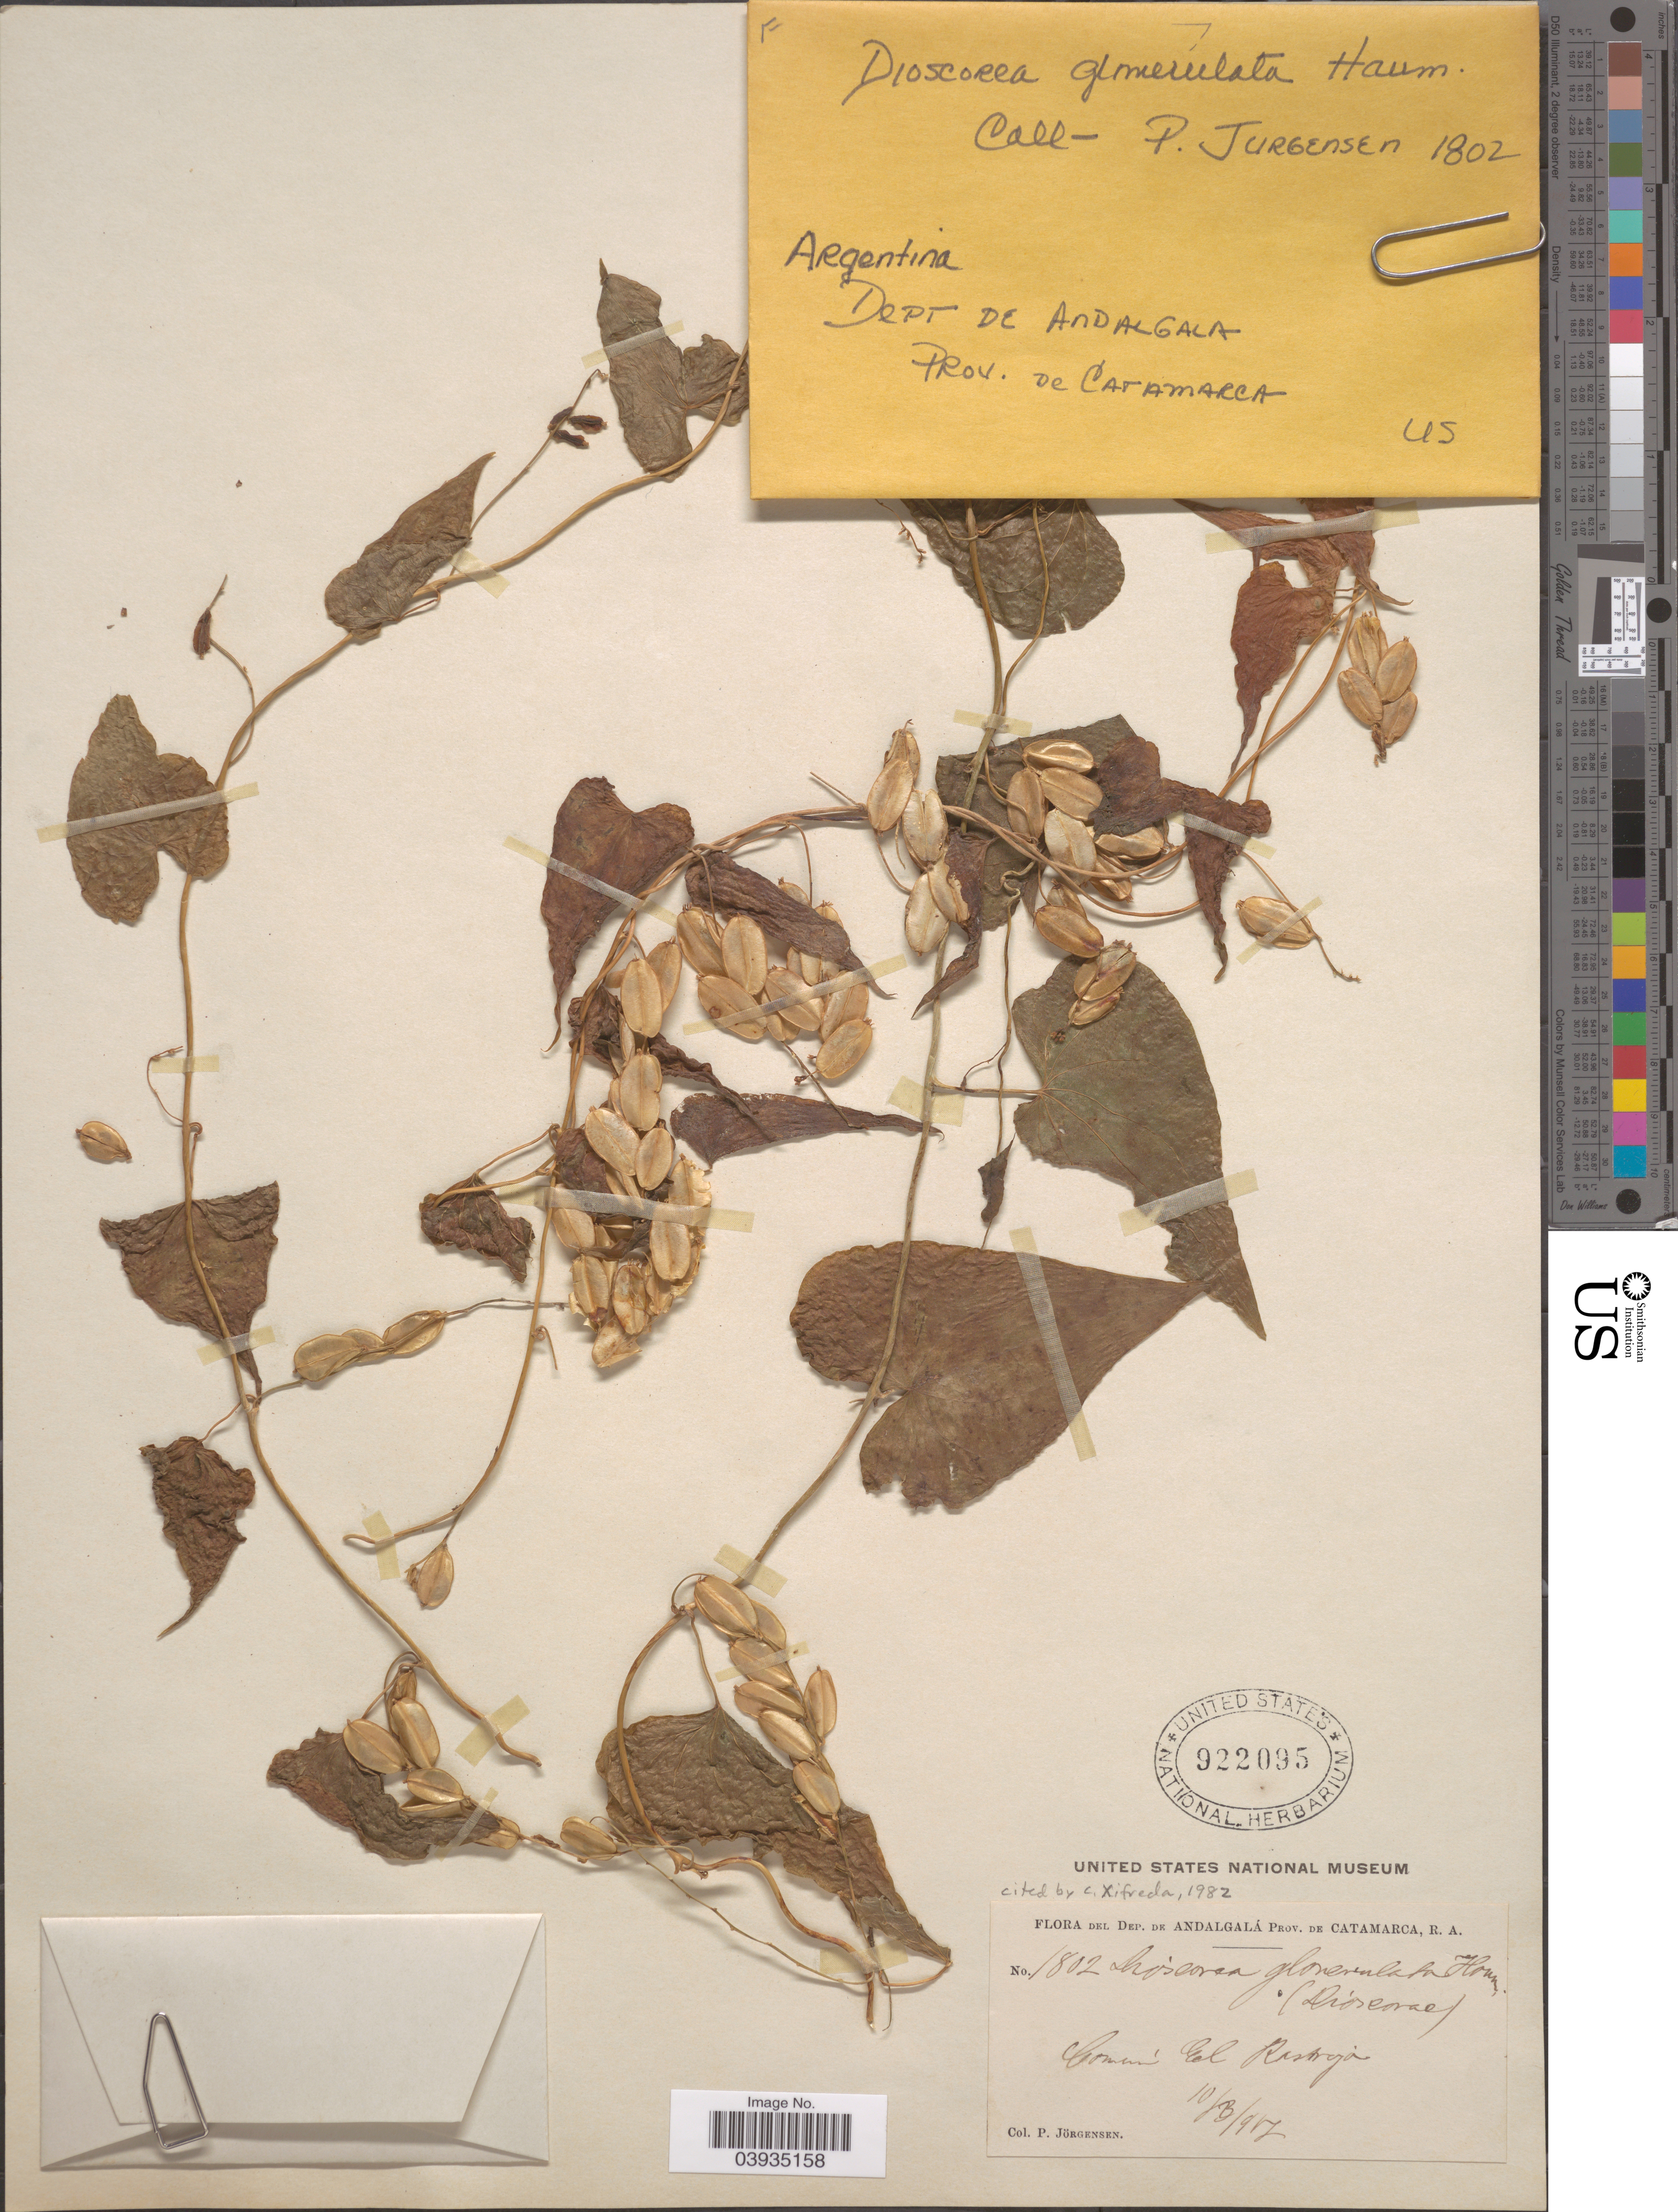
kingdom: Plantae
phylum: Tracheophyta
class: Liliopsida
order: Dioscoreales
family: Dioscoreaceae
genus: Dioscorea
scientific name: Dioscorea glomerulata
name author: Hauman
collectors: P. Jörgensen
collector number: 1802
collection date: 1907-03-10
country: Argentina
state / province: Catamarca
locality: Dept. de Andalgalá. Común del Rastrojos.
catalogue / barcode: US 922095